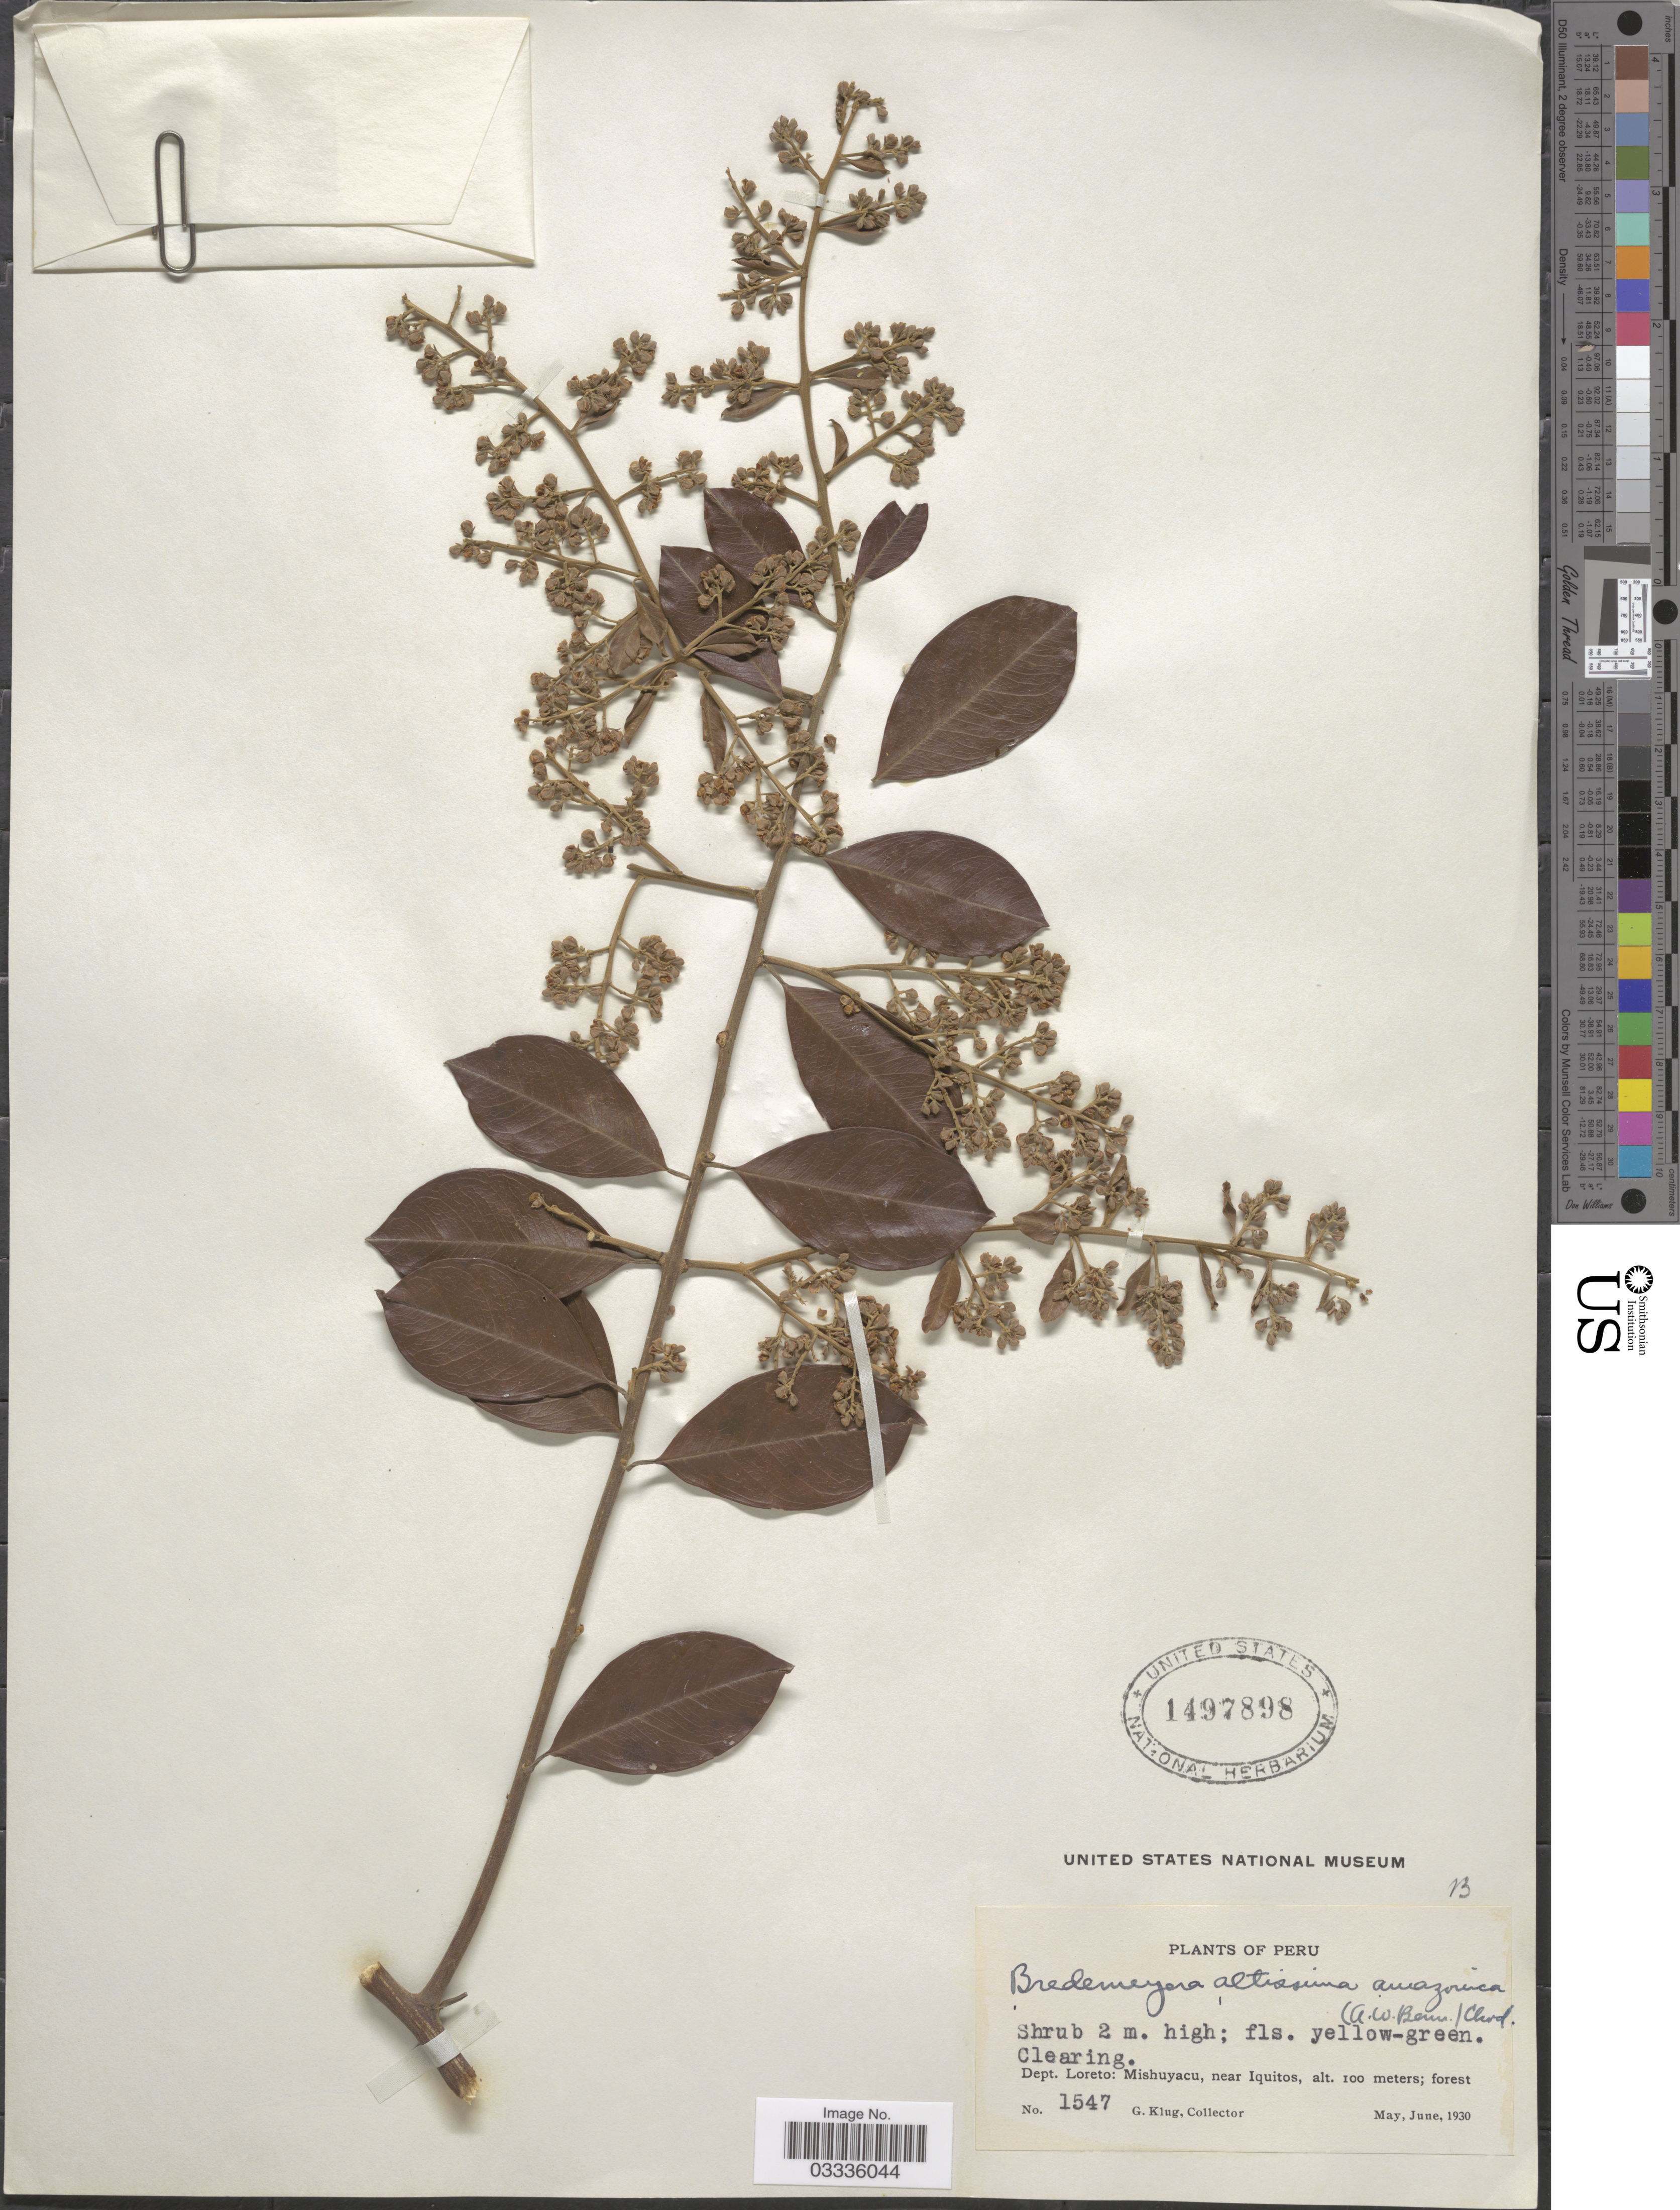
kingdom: Plantae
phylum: Tracheophyta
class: Magnoliopsida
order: Fabales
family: Polygalaceae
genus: Bredemeyera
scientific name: Bredemeyera lucida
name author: (Benth.) Klotzsch ex Hassk.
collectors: G. Klug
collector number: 1547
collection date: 1930-05/1930-06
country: Peru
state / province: Loreto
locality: Dept. Loreto: Mishuyacu, near Iquitos.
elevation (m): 100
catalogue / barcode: US 1497898